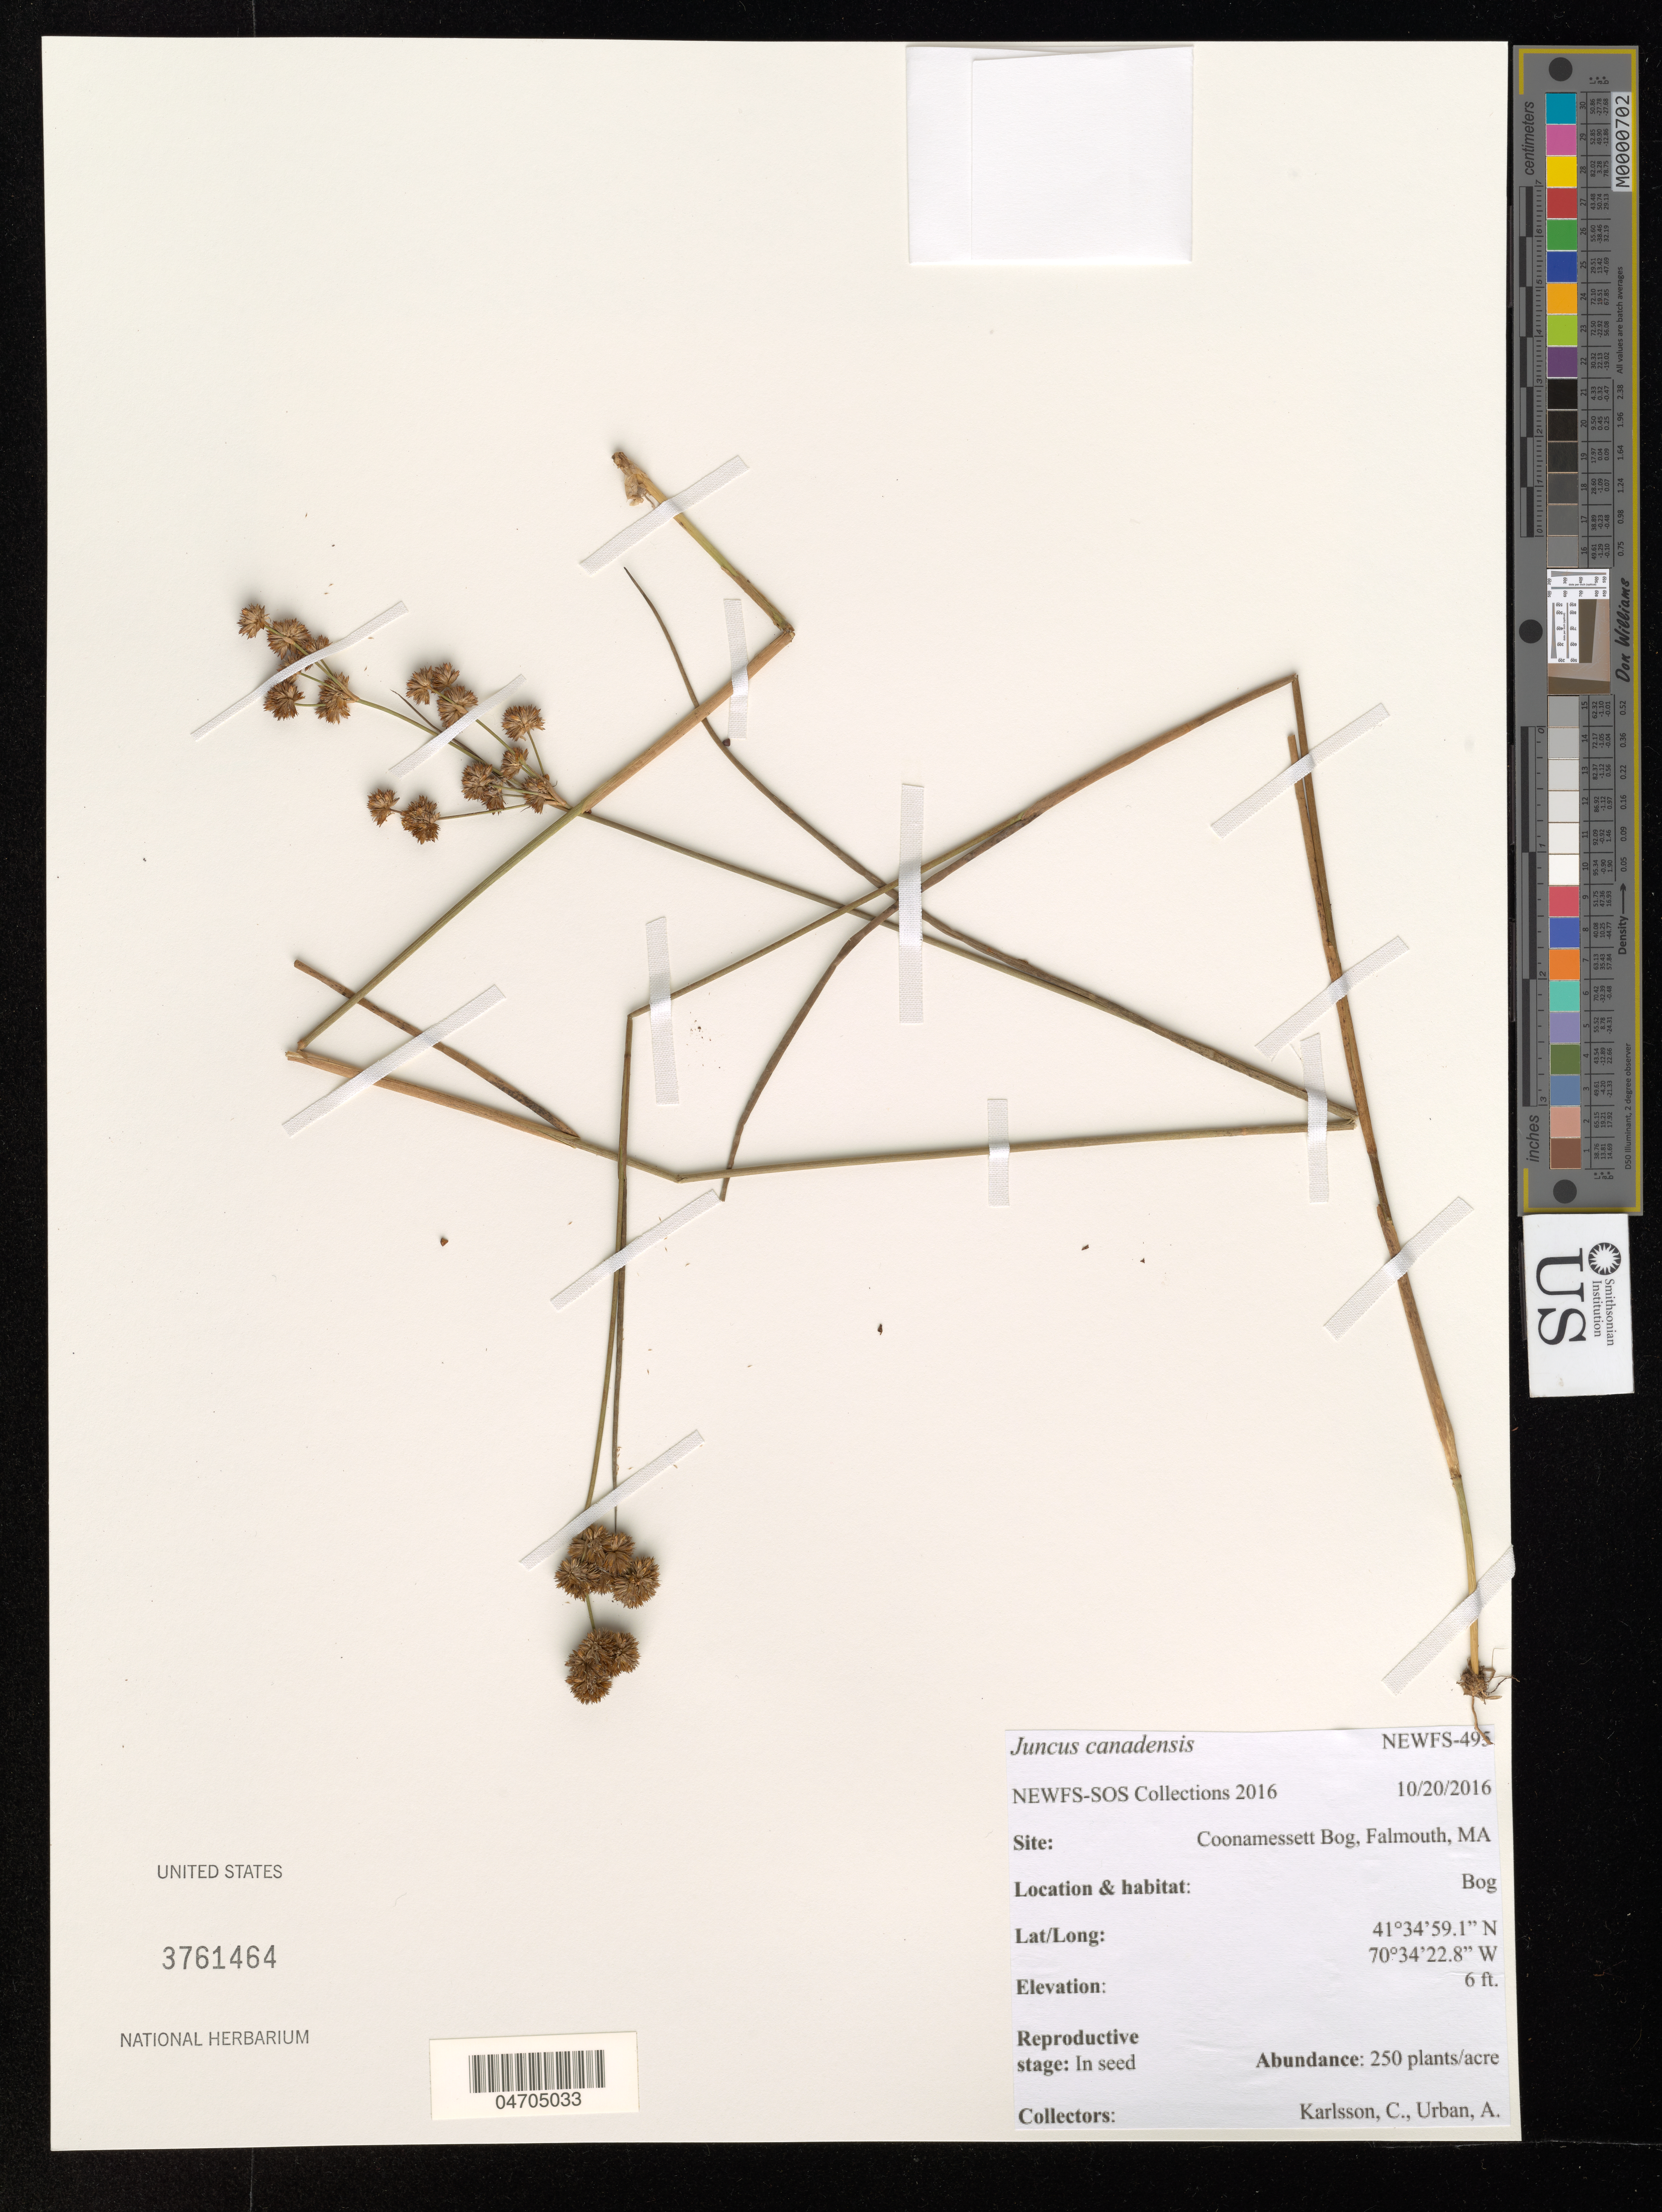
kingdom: Plantae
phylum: Tracheophyta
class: Liliopsida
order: Poales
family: Juncaceae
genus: Juncus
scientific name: Juncus canadensis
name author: J. Gay ex Laharpe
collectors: C. Karlsson & A. Urban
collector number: NEWFS-495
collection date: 2016-10-20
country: United States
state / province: Massachusetts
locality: Coonamesset Bog, Falmouth.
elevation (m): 2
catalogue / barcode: US 3761464